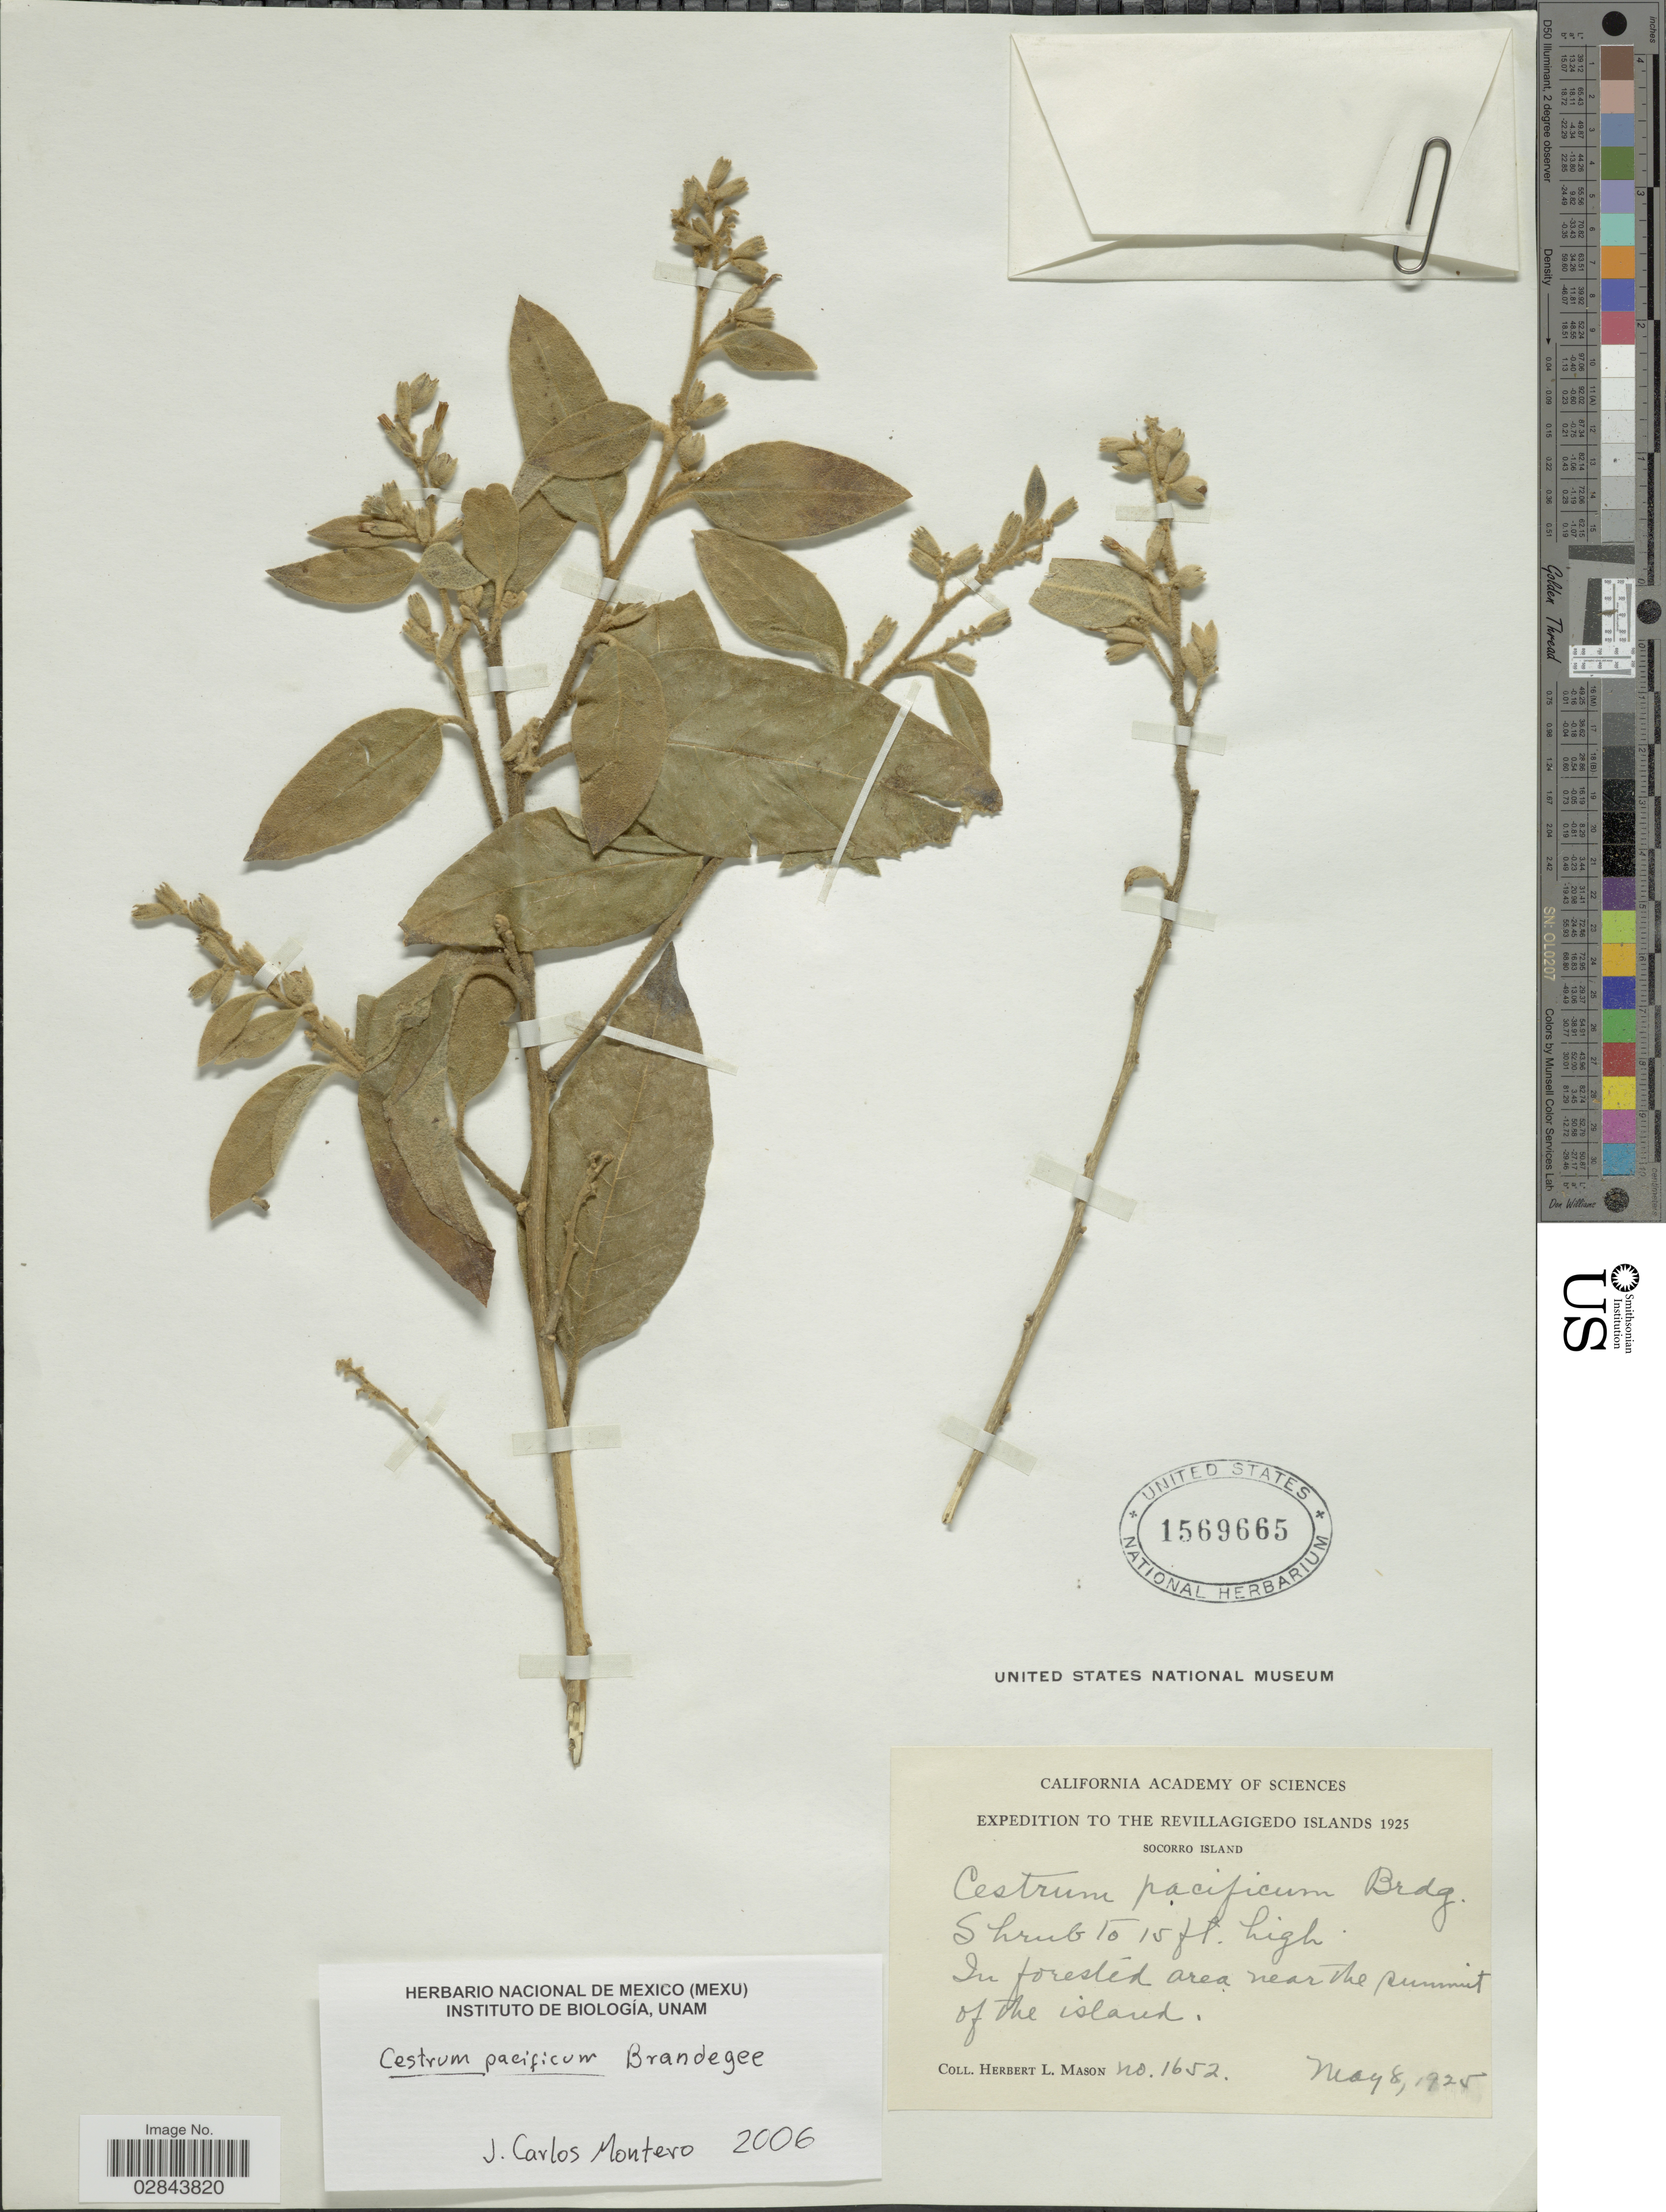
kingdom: Plantae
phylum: Tracheophyta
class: Magnoliopsida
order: Solanales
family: Solanaceae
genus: Cestrum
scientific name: Cestrum pacificum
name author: Brandegee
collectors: H. L. Mason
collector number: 1652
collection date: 1925-05-08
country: Mexico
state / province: Colima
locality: The Revillagigedo Islands, Socorro Island, In forested area near the summit of the island.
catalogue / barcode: US 1569665